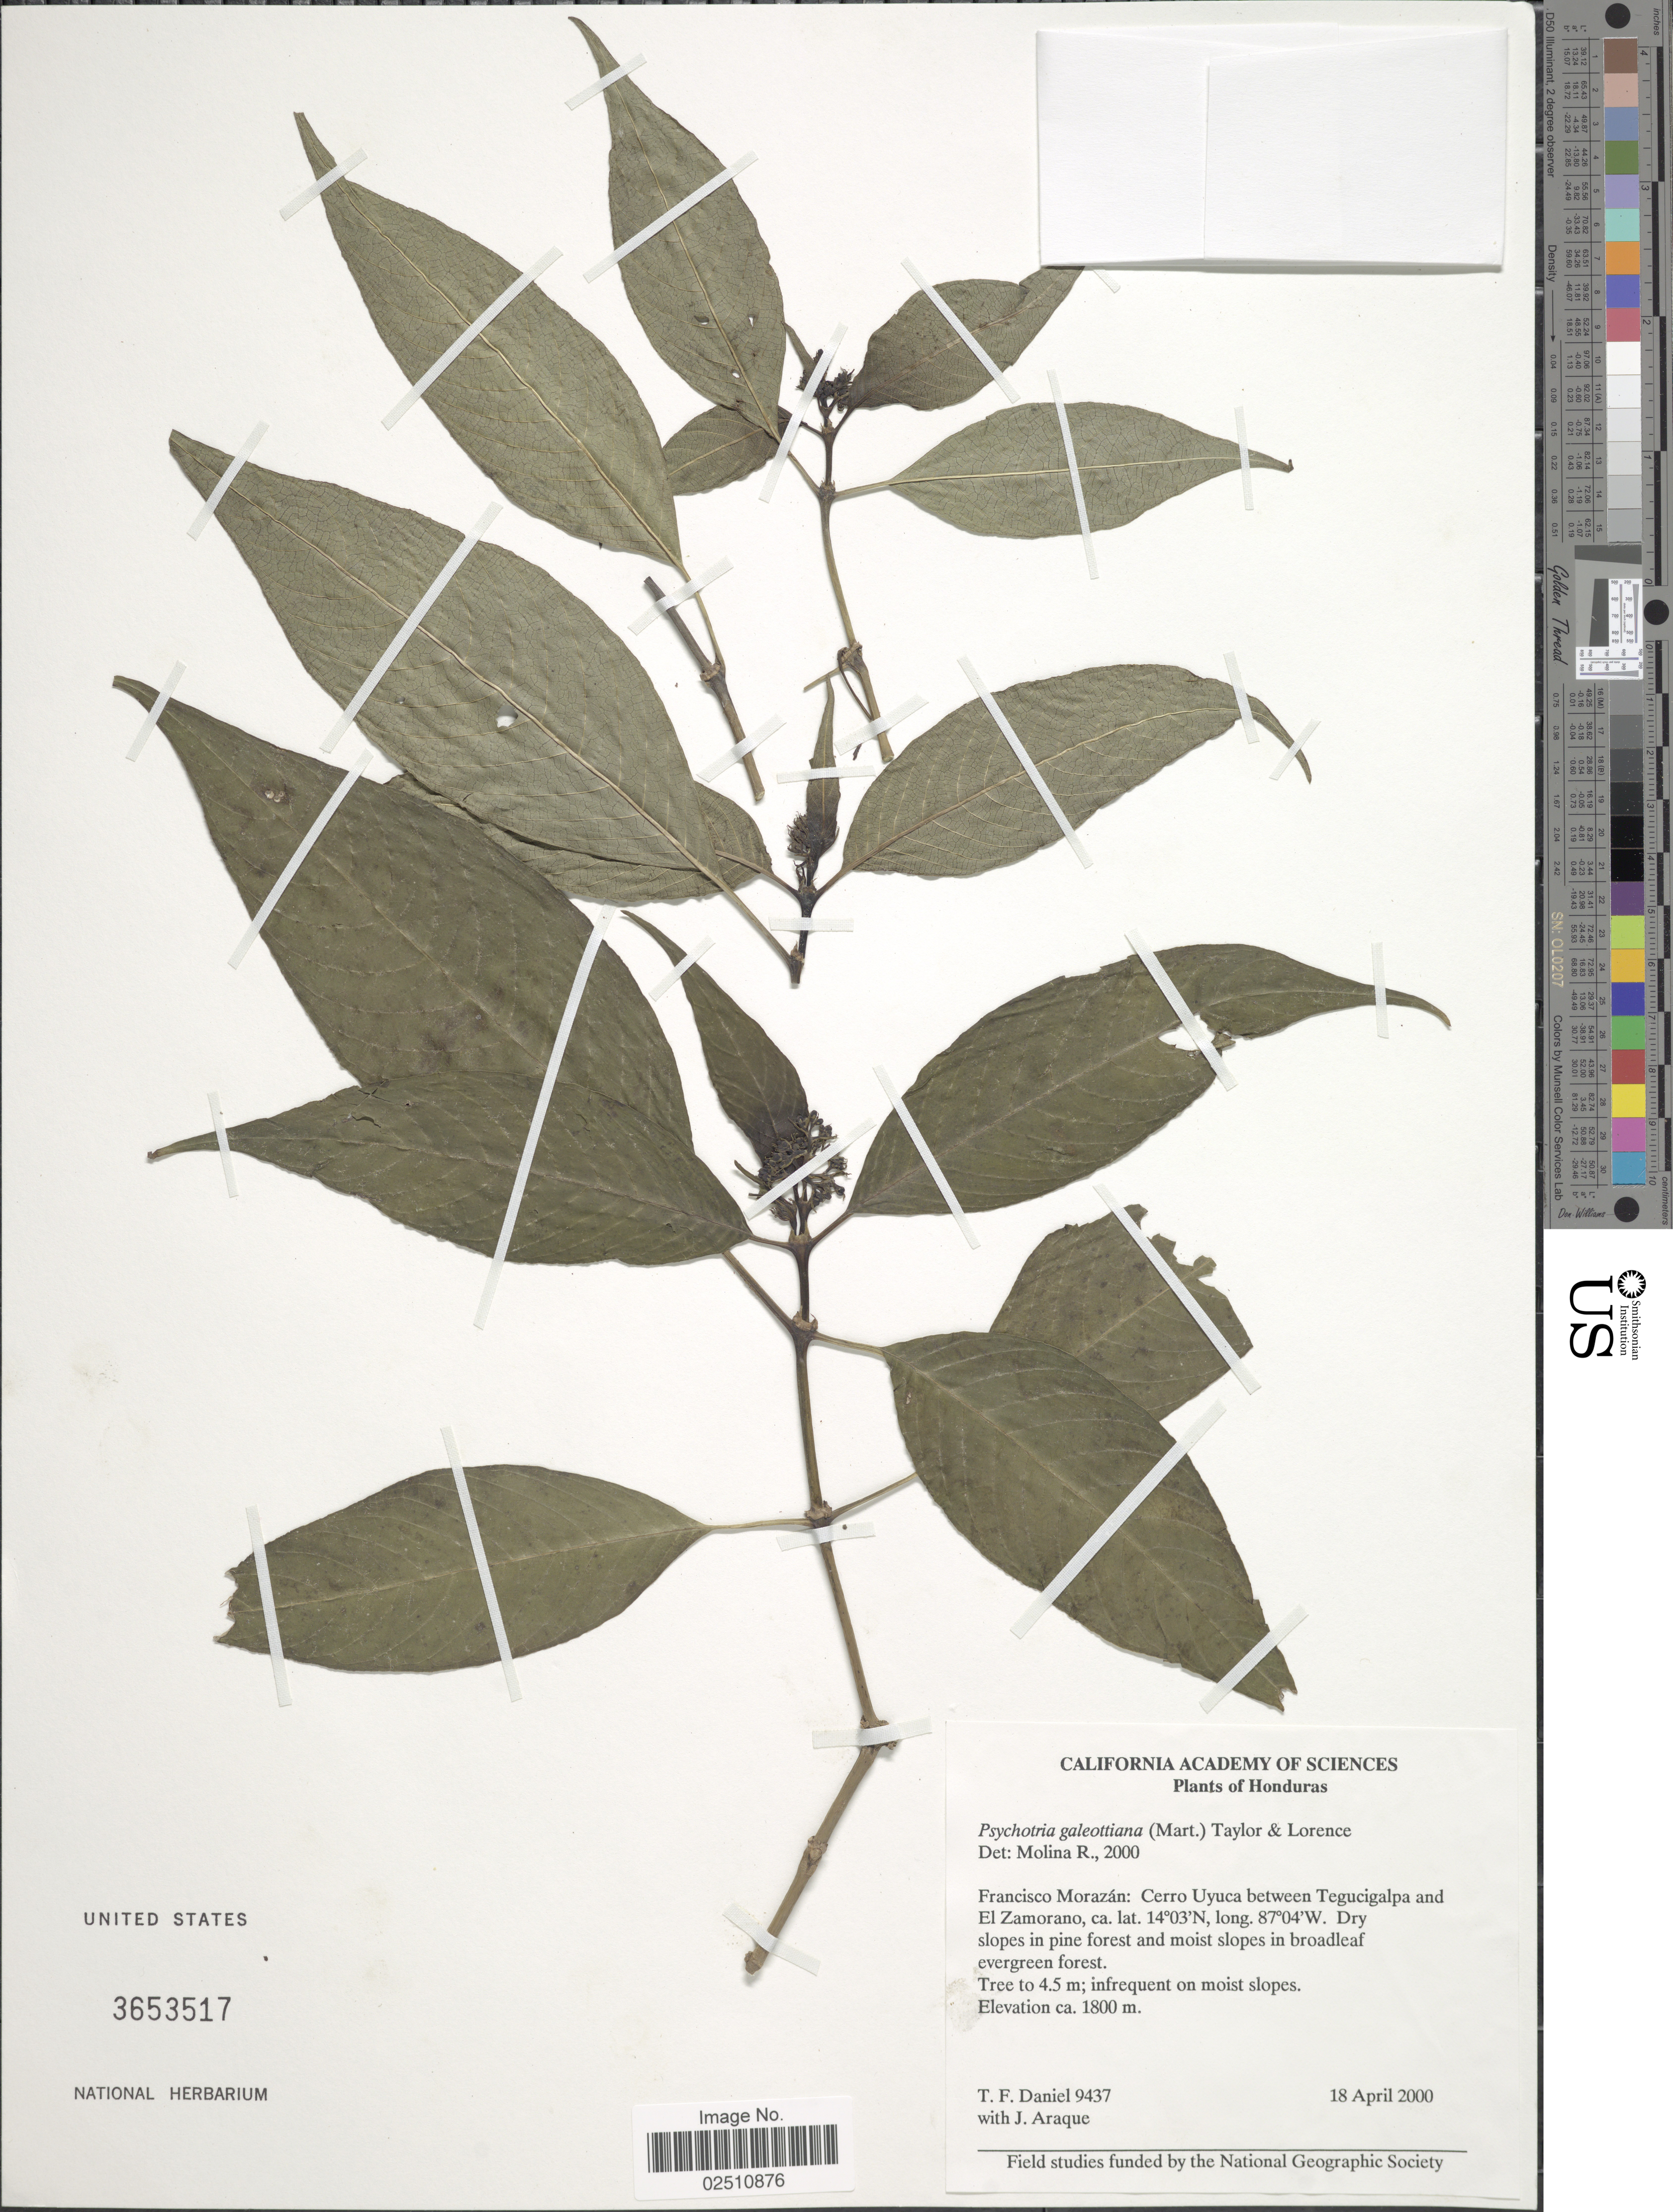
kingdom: Plantae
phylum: Tracheophyta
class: Magnoliopsida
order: Gentianales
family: Rubiaceae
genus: Psychotria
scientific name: Psychotria galeottiana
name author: (M. Martens) C.M. Taylor & Lorence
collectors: T. F. Daniel & J. Araque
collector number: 9437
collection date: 2000-04-18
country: Honduras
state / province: Fco. Morazán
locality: Cerro Uyuca between Tegucigalpa and El Zamorano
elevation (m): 1800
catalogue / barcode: US 3653517